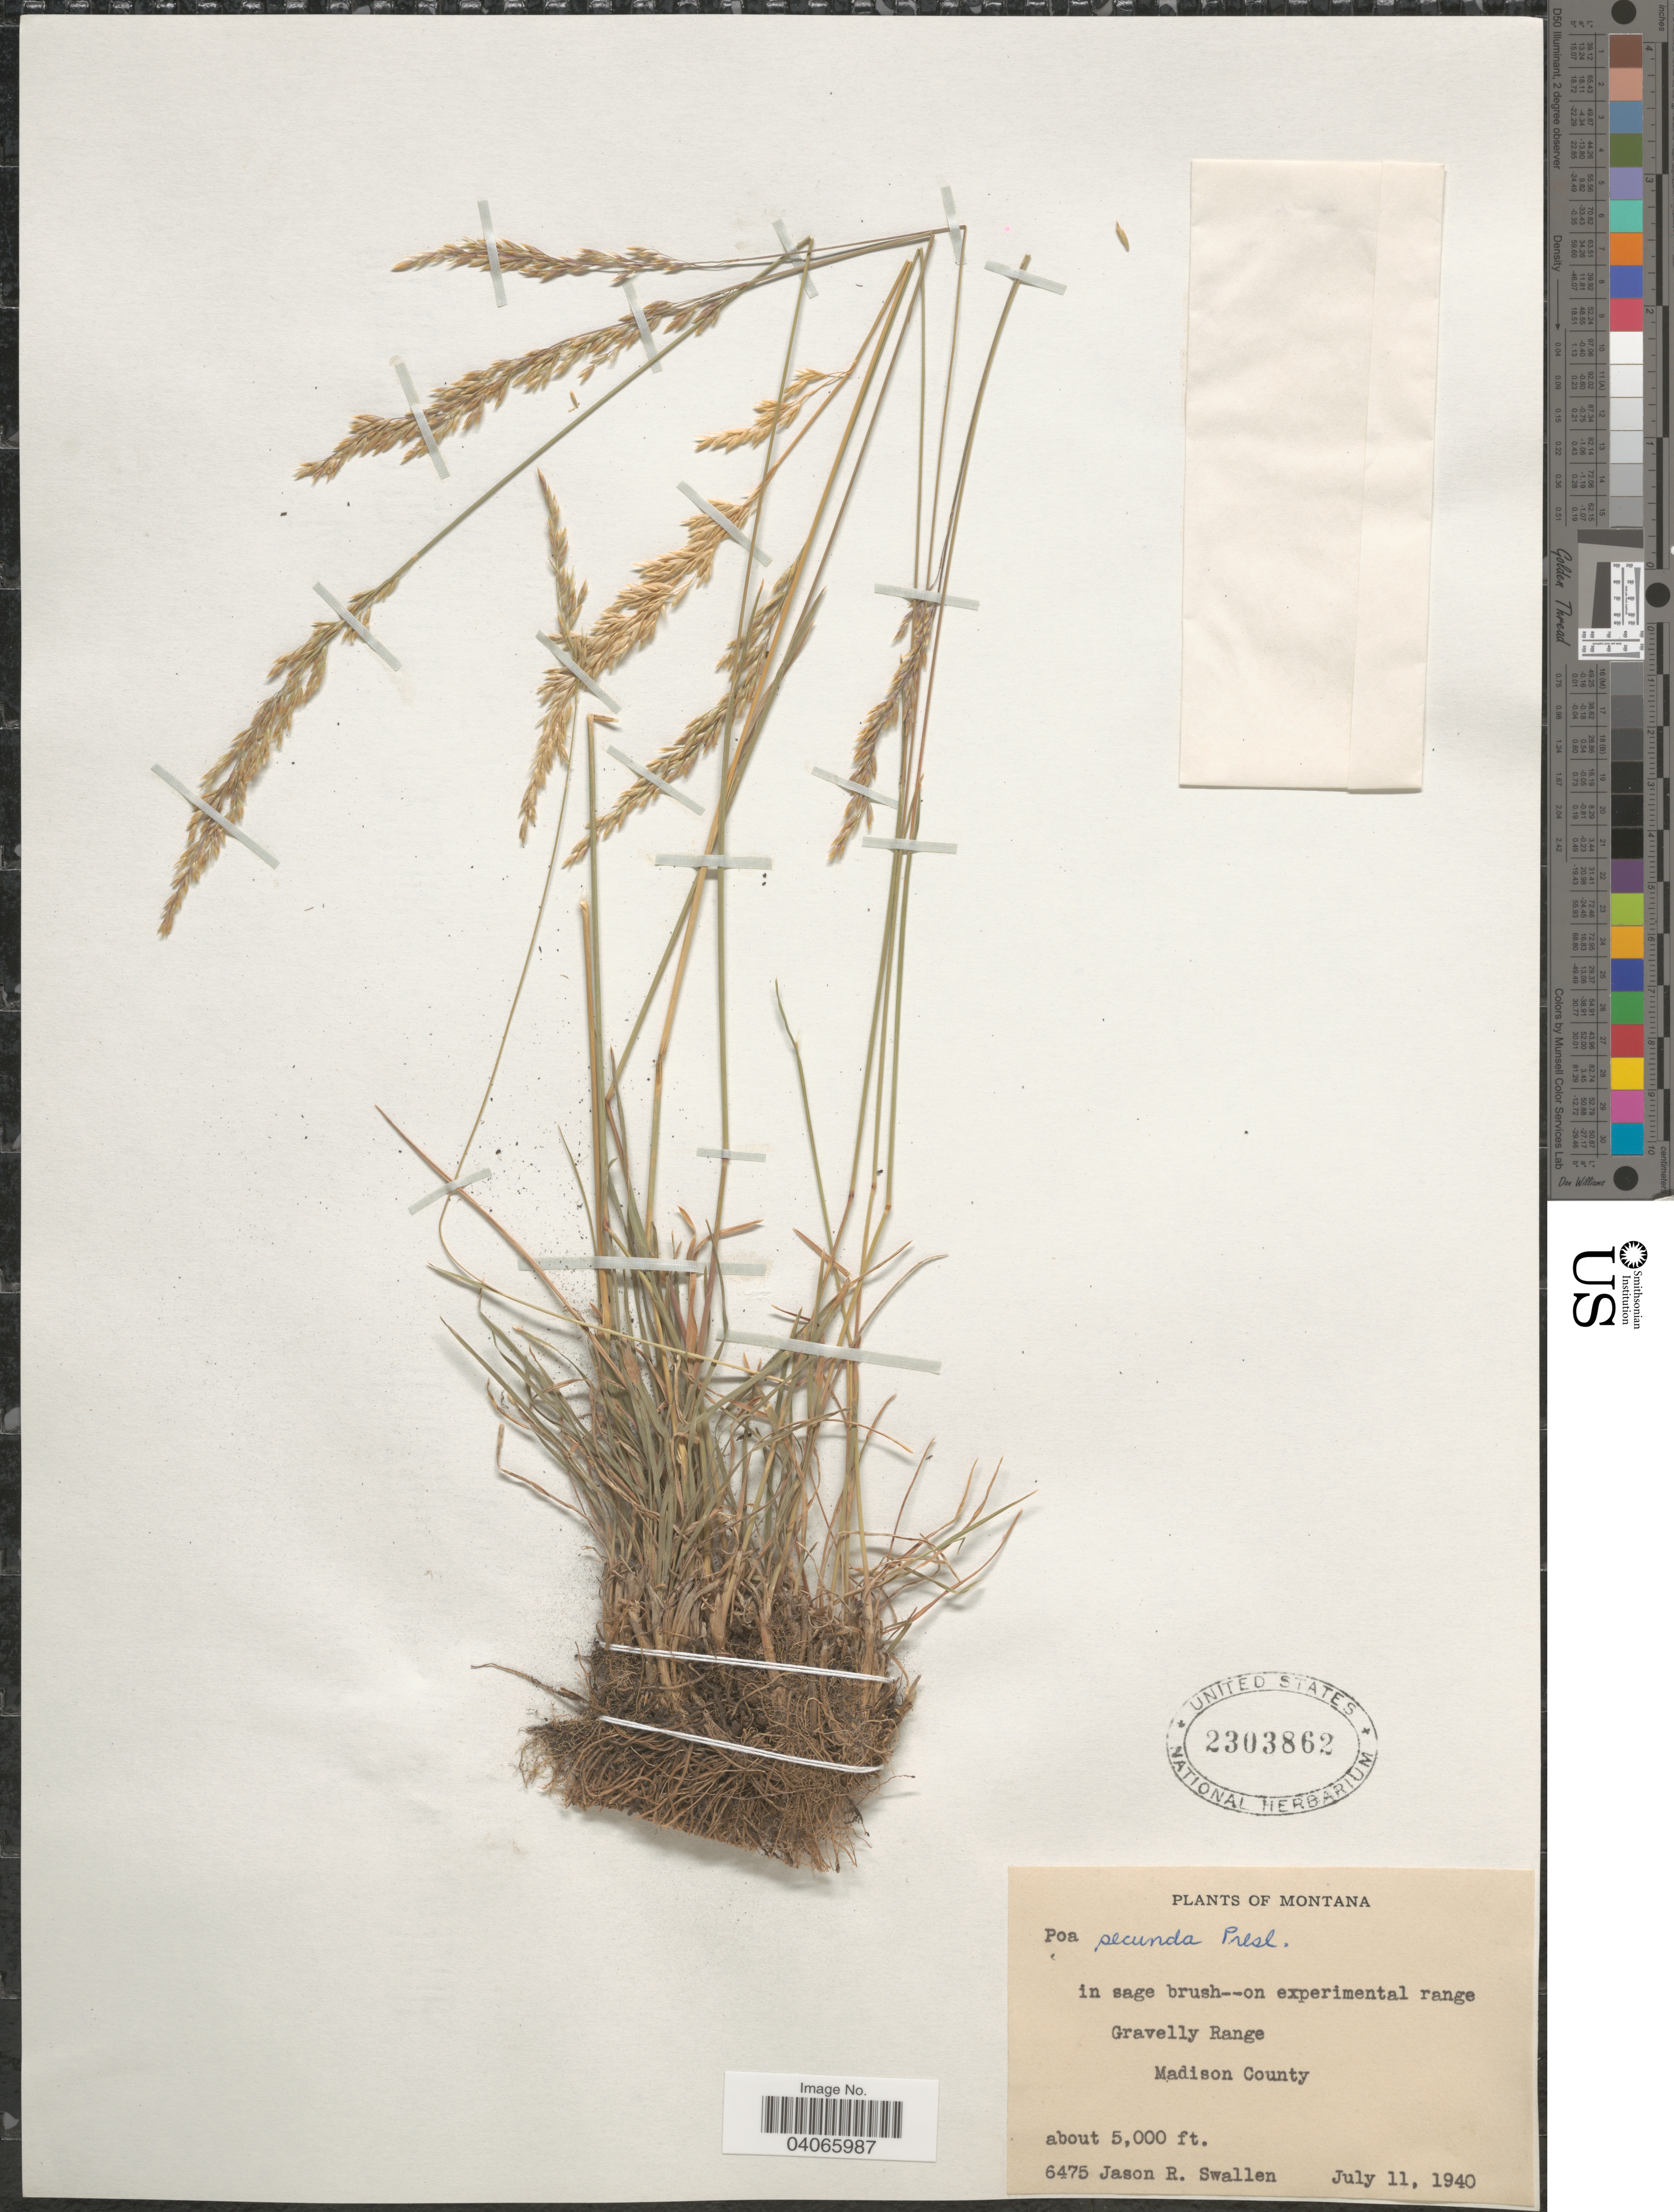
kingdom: Plantae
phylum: Tracheophyta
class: Liliopsida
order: Poales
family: Poaceae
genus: Poa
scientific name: Poa secunda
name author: J. Presl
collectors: J. R. Swallen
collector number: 6475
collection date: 1940-07-11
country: United States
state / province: Montana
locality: On experimental range. Gravelly Range. Madison County.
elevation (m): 1524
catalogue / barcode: US 2303862